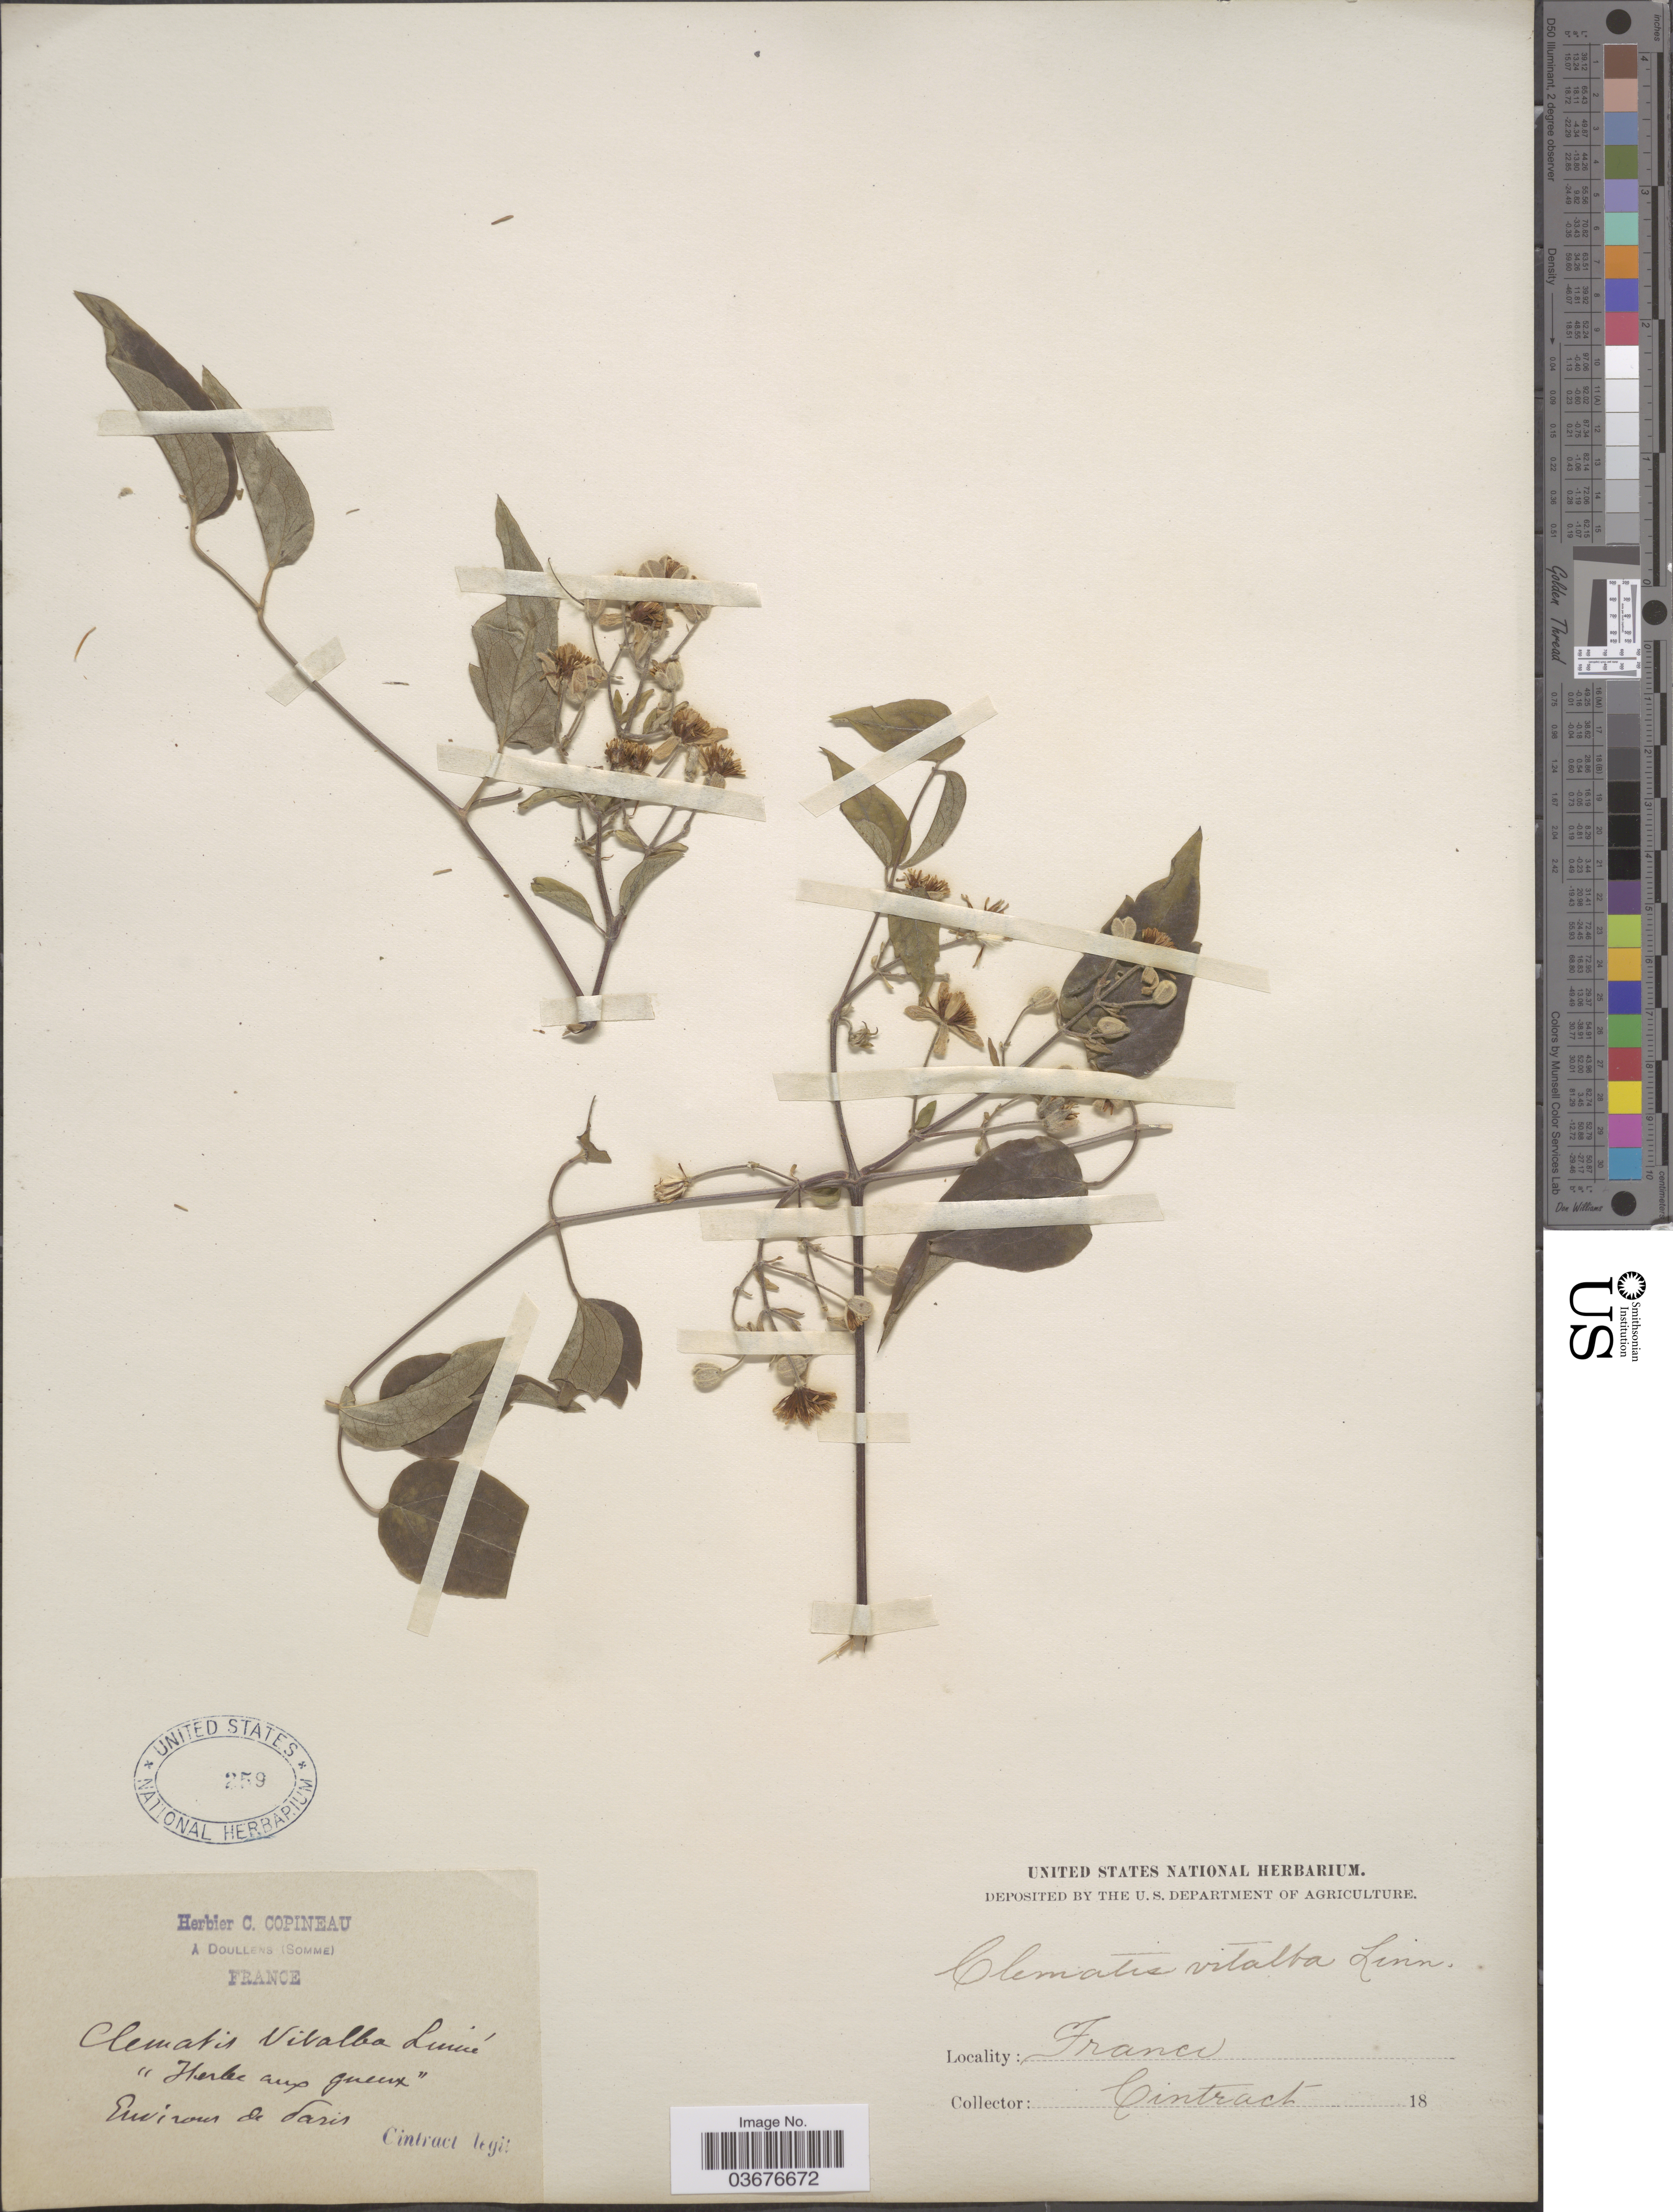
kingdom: Plantae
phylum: Tracheophyta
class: Magnoliopsida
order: Ranunculales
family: Ranunculaceae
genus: Clematis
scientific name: Clematis vitalba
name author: L.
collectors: Cintract, --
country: France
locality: Environs de Paris.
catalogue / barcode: US 259